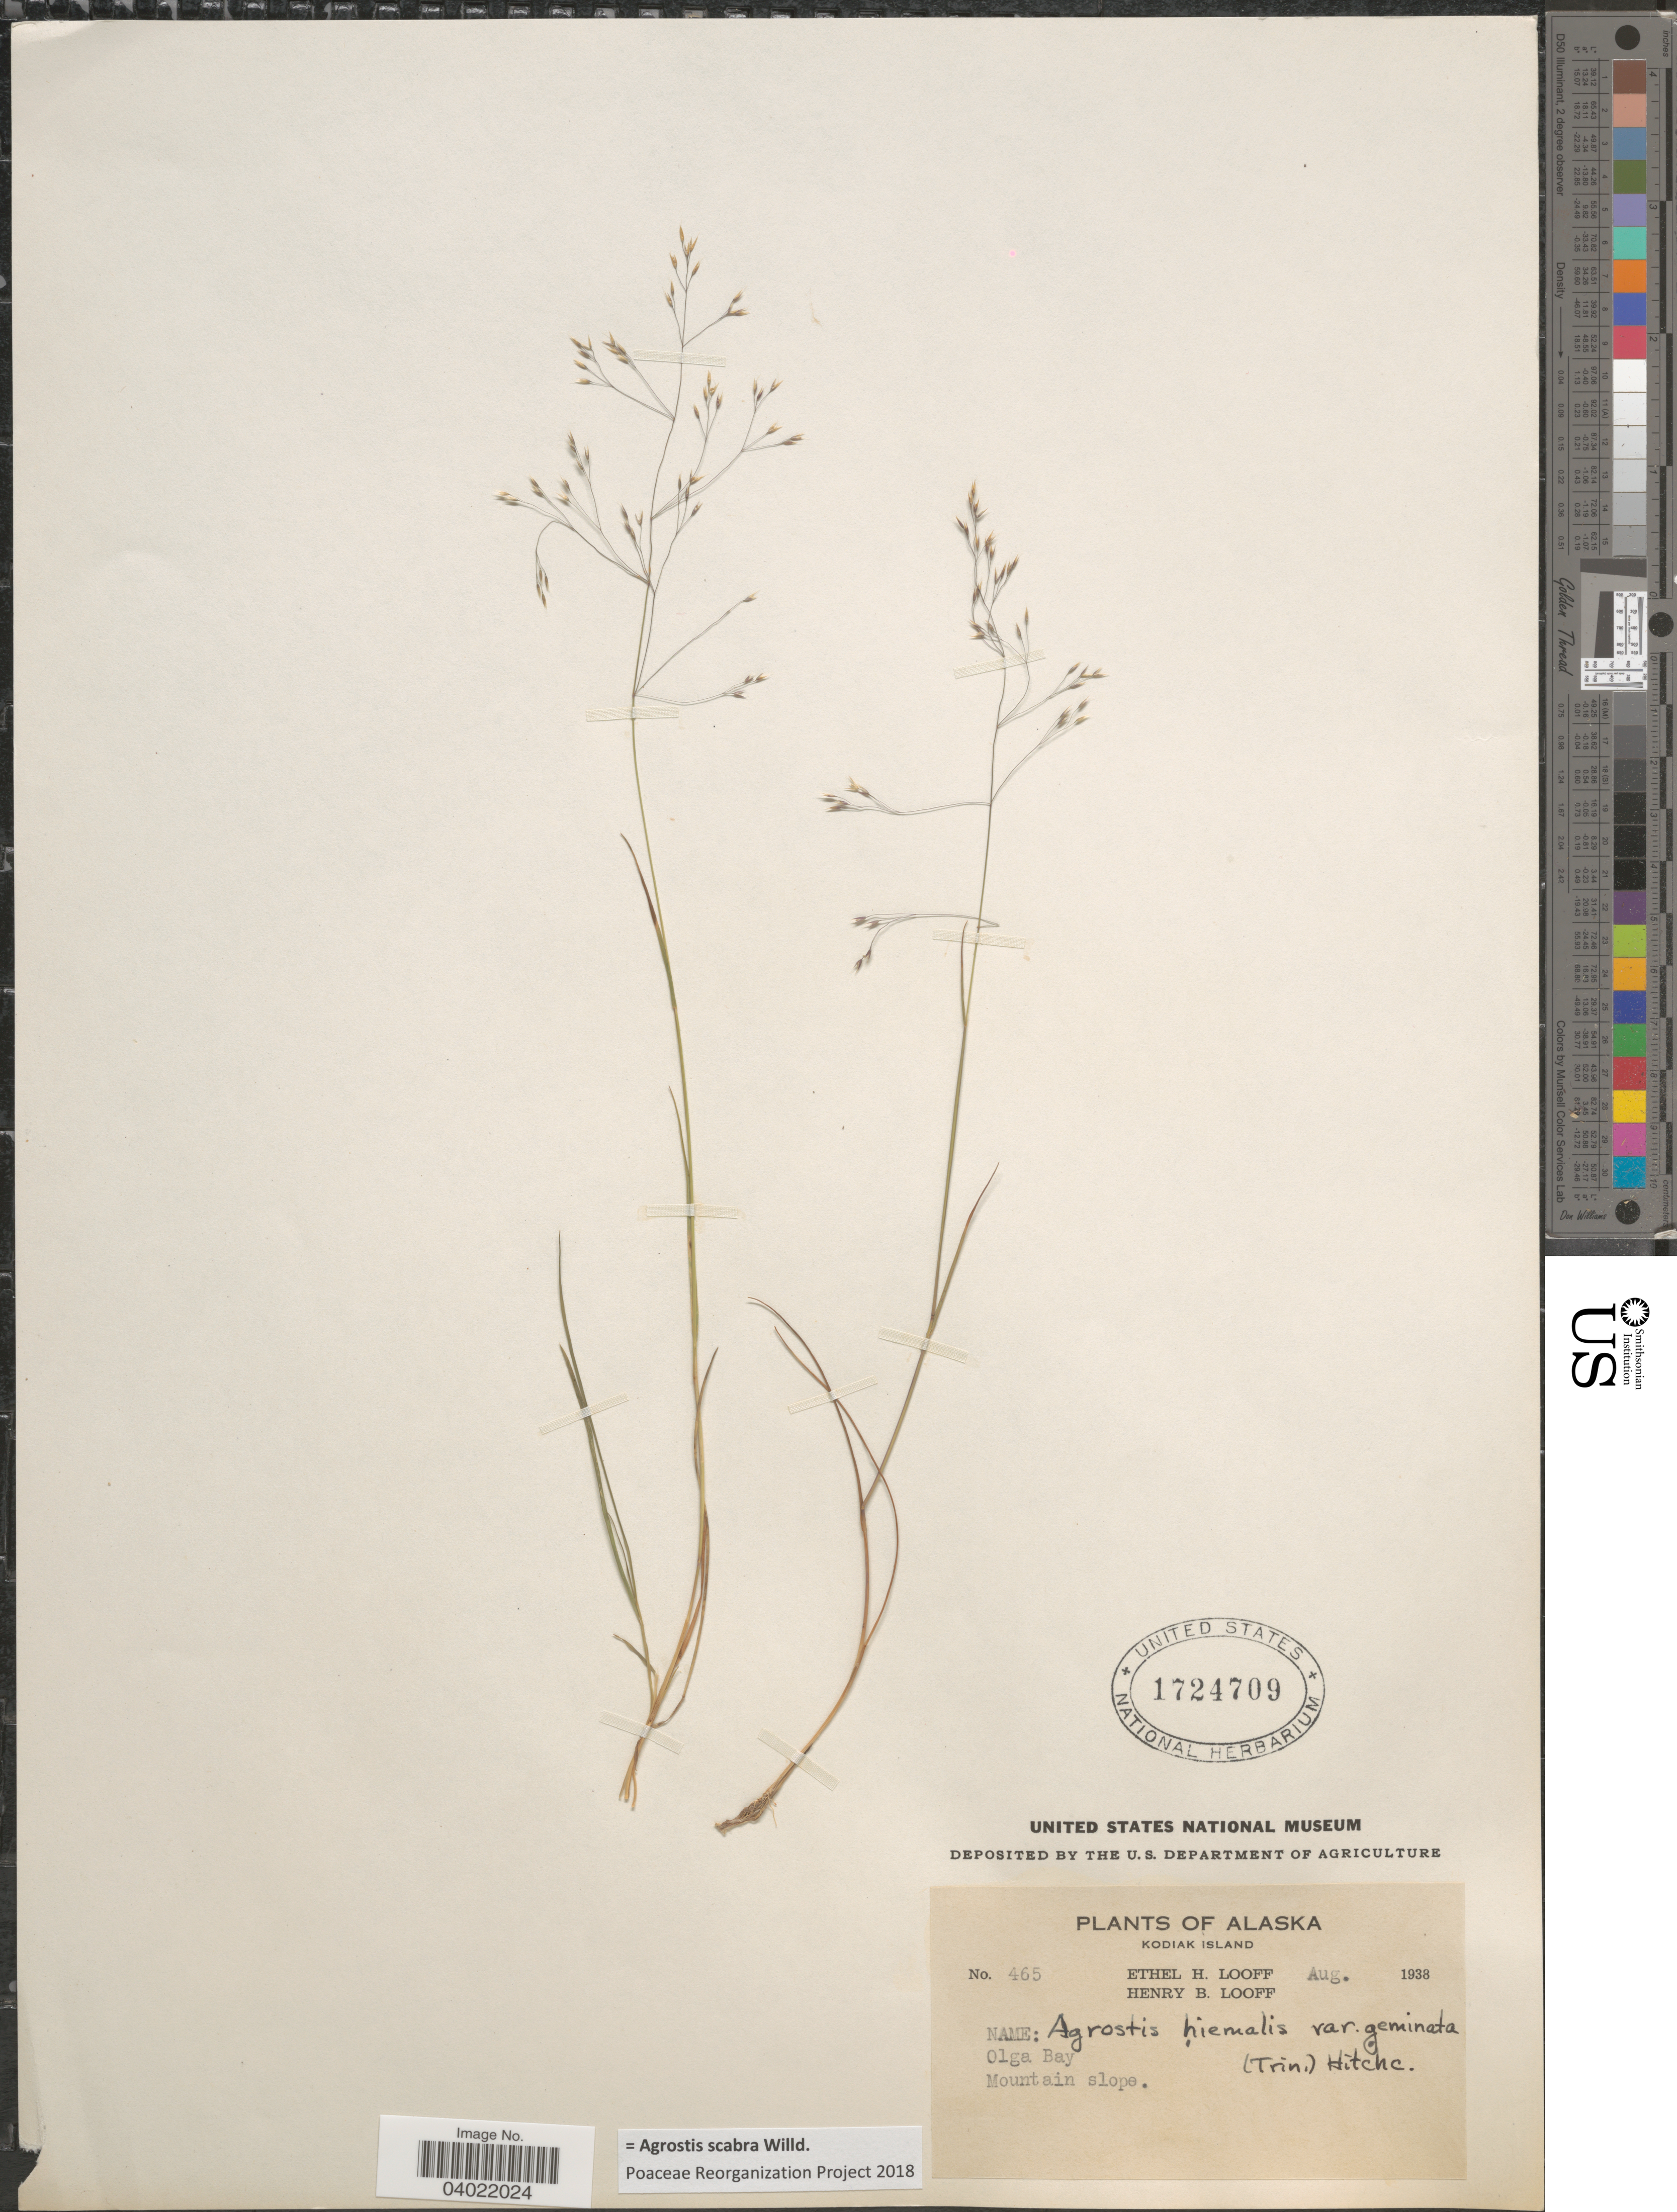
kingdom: Plantae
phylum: Tracheophyta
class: Liliopsida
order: Poales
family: Poaceae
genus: Agrostis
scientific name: Agrostis scabra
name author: Willd.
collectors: E. Looff & H. Looff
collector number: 465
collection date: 1938-08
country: United States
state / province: Alaska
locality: Kodiak Island. Olga Bay. Mountain slope.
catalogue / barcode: US 1724709